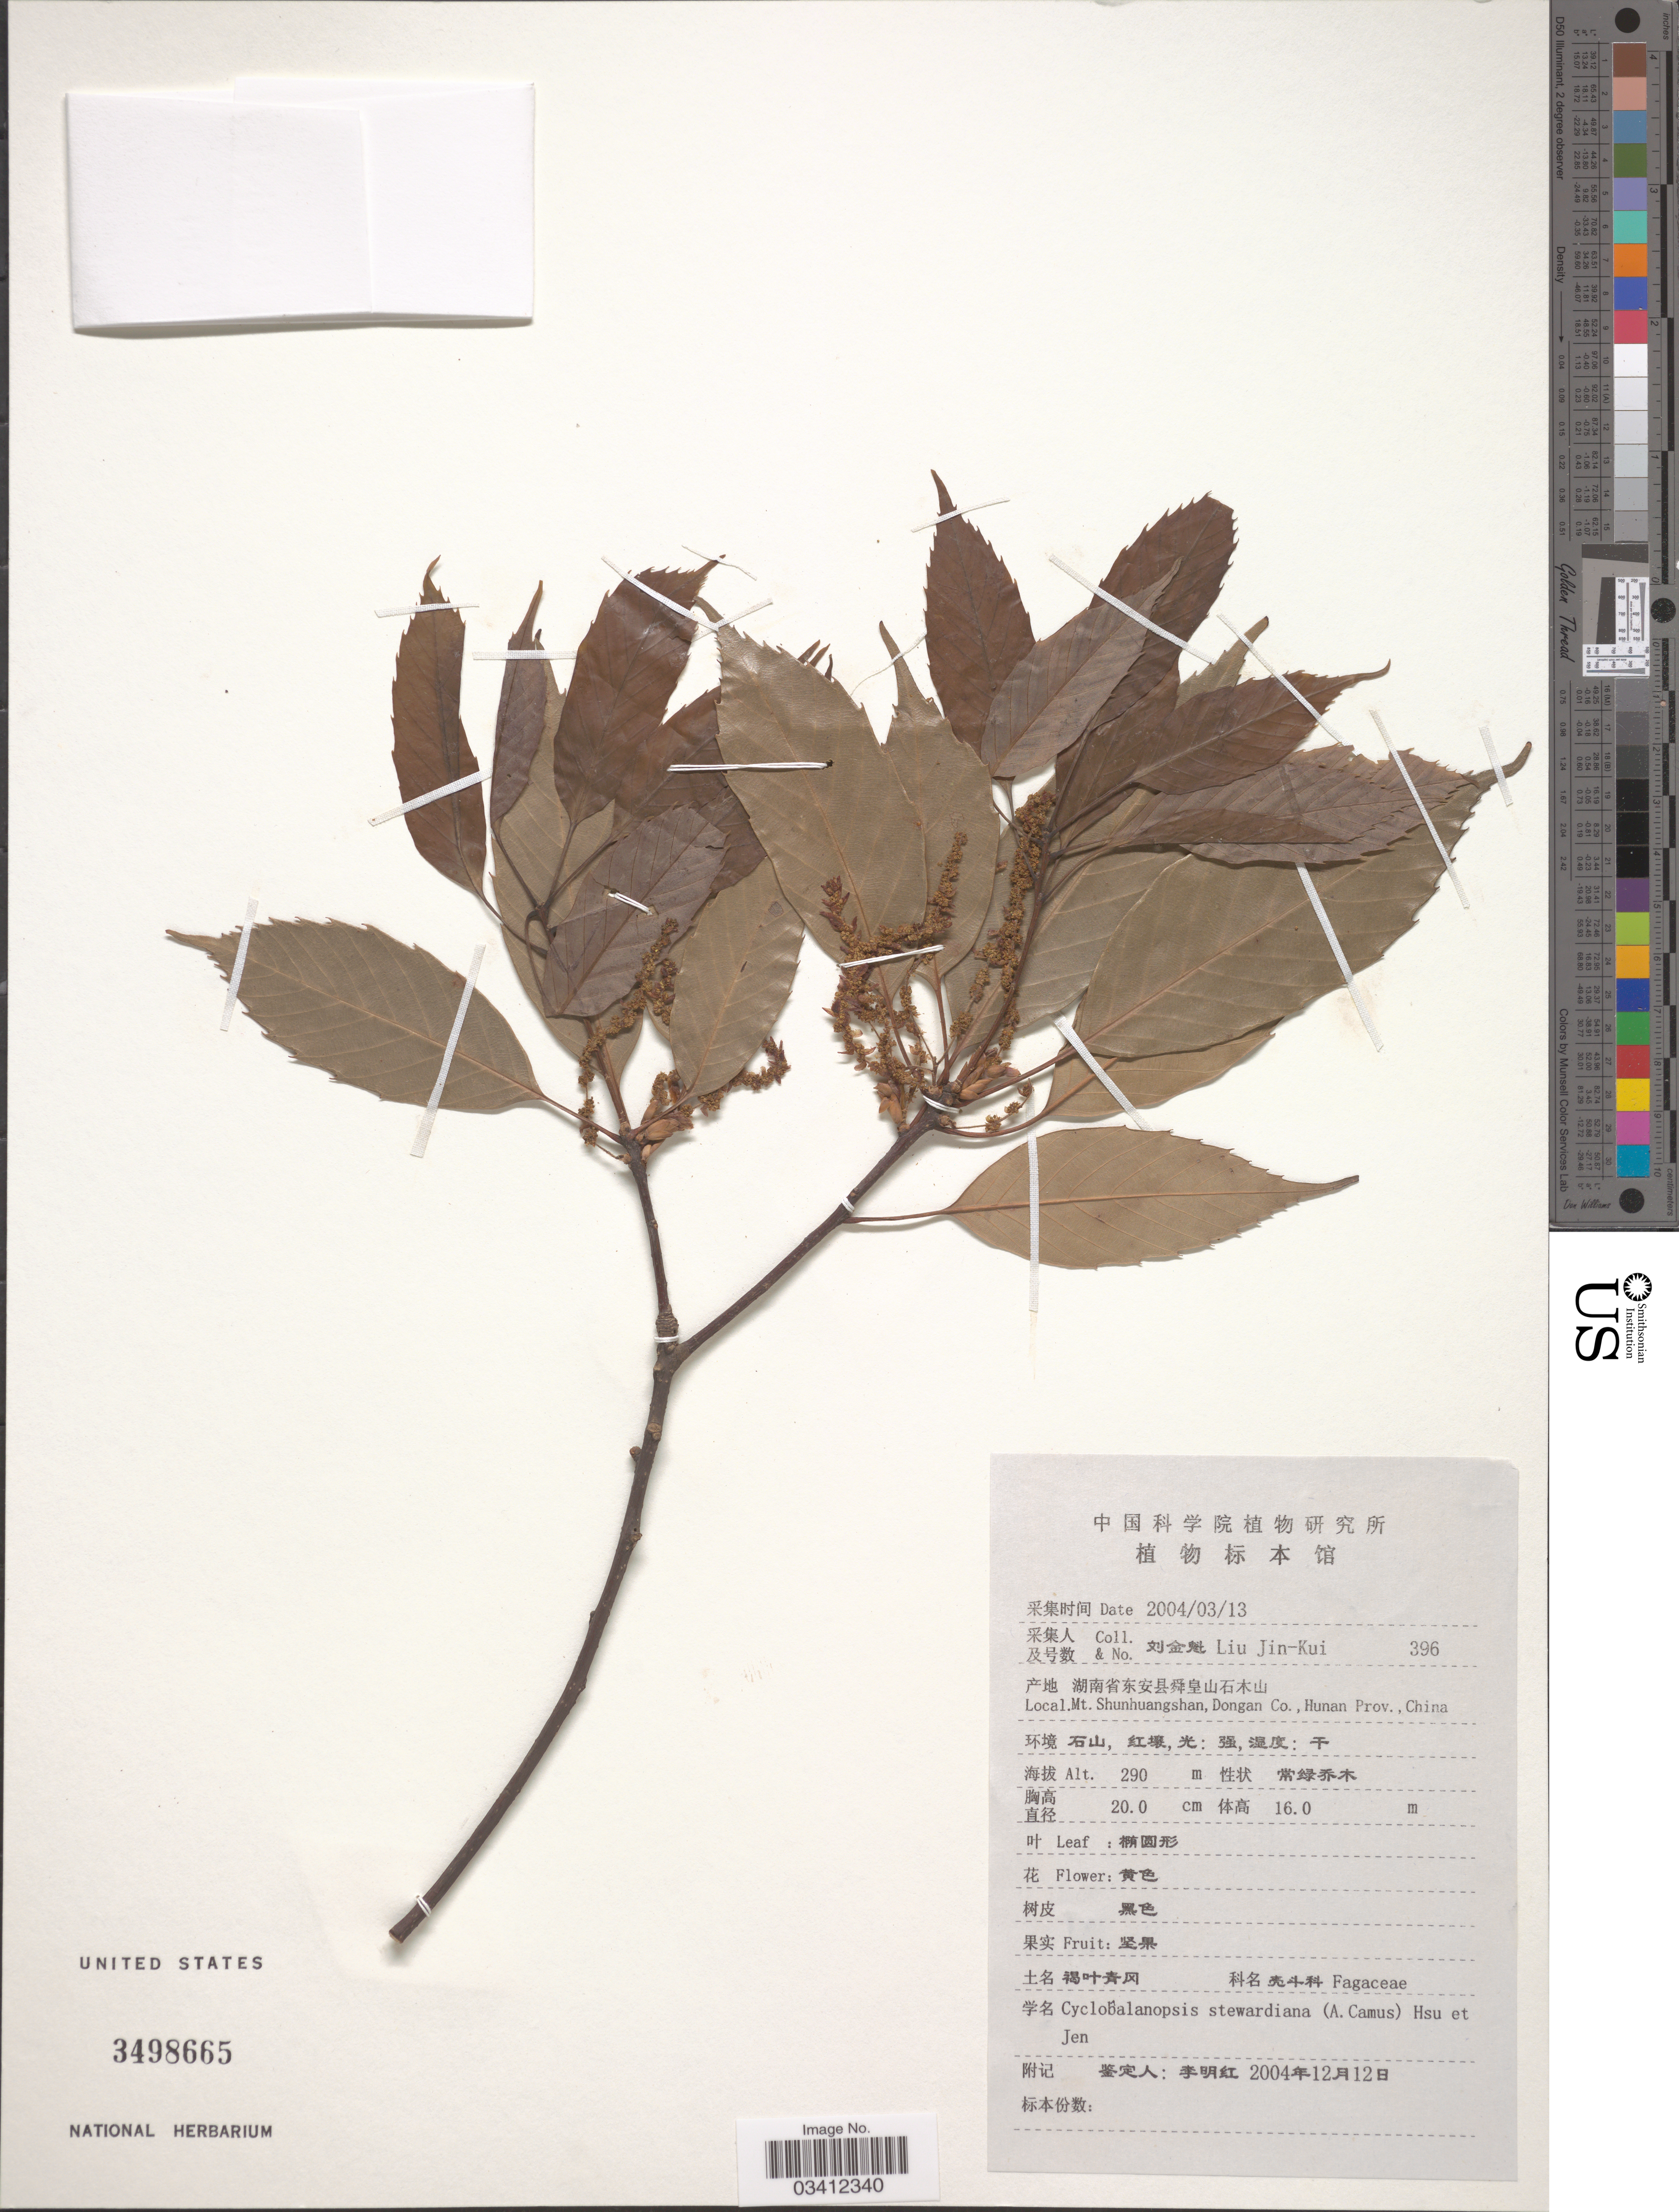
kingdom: Plantae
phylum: Tracheophyta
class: Magnoliopsida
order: Fagales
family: Fagaceae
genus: Quercus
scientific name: Quercus stewardiana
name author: A. Camus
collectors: Liu Jin-Kui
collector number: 396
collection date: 2004-03-13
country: China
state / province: Hunan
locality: Mt. Shunhuangshan, Dongan Co.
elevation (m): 290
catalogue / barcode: US 3498665